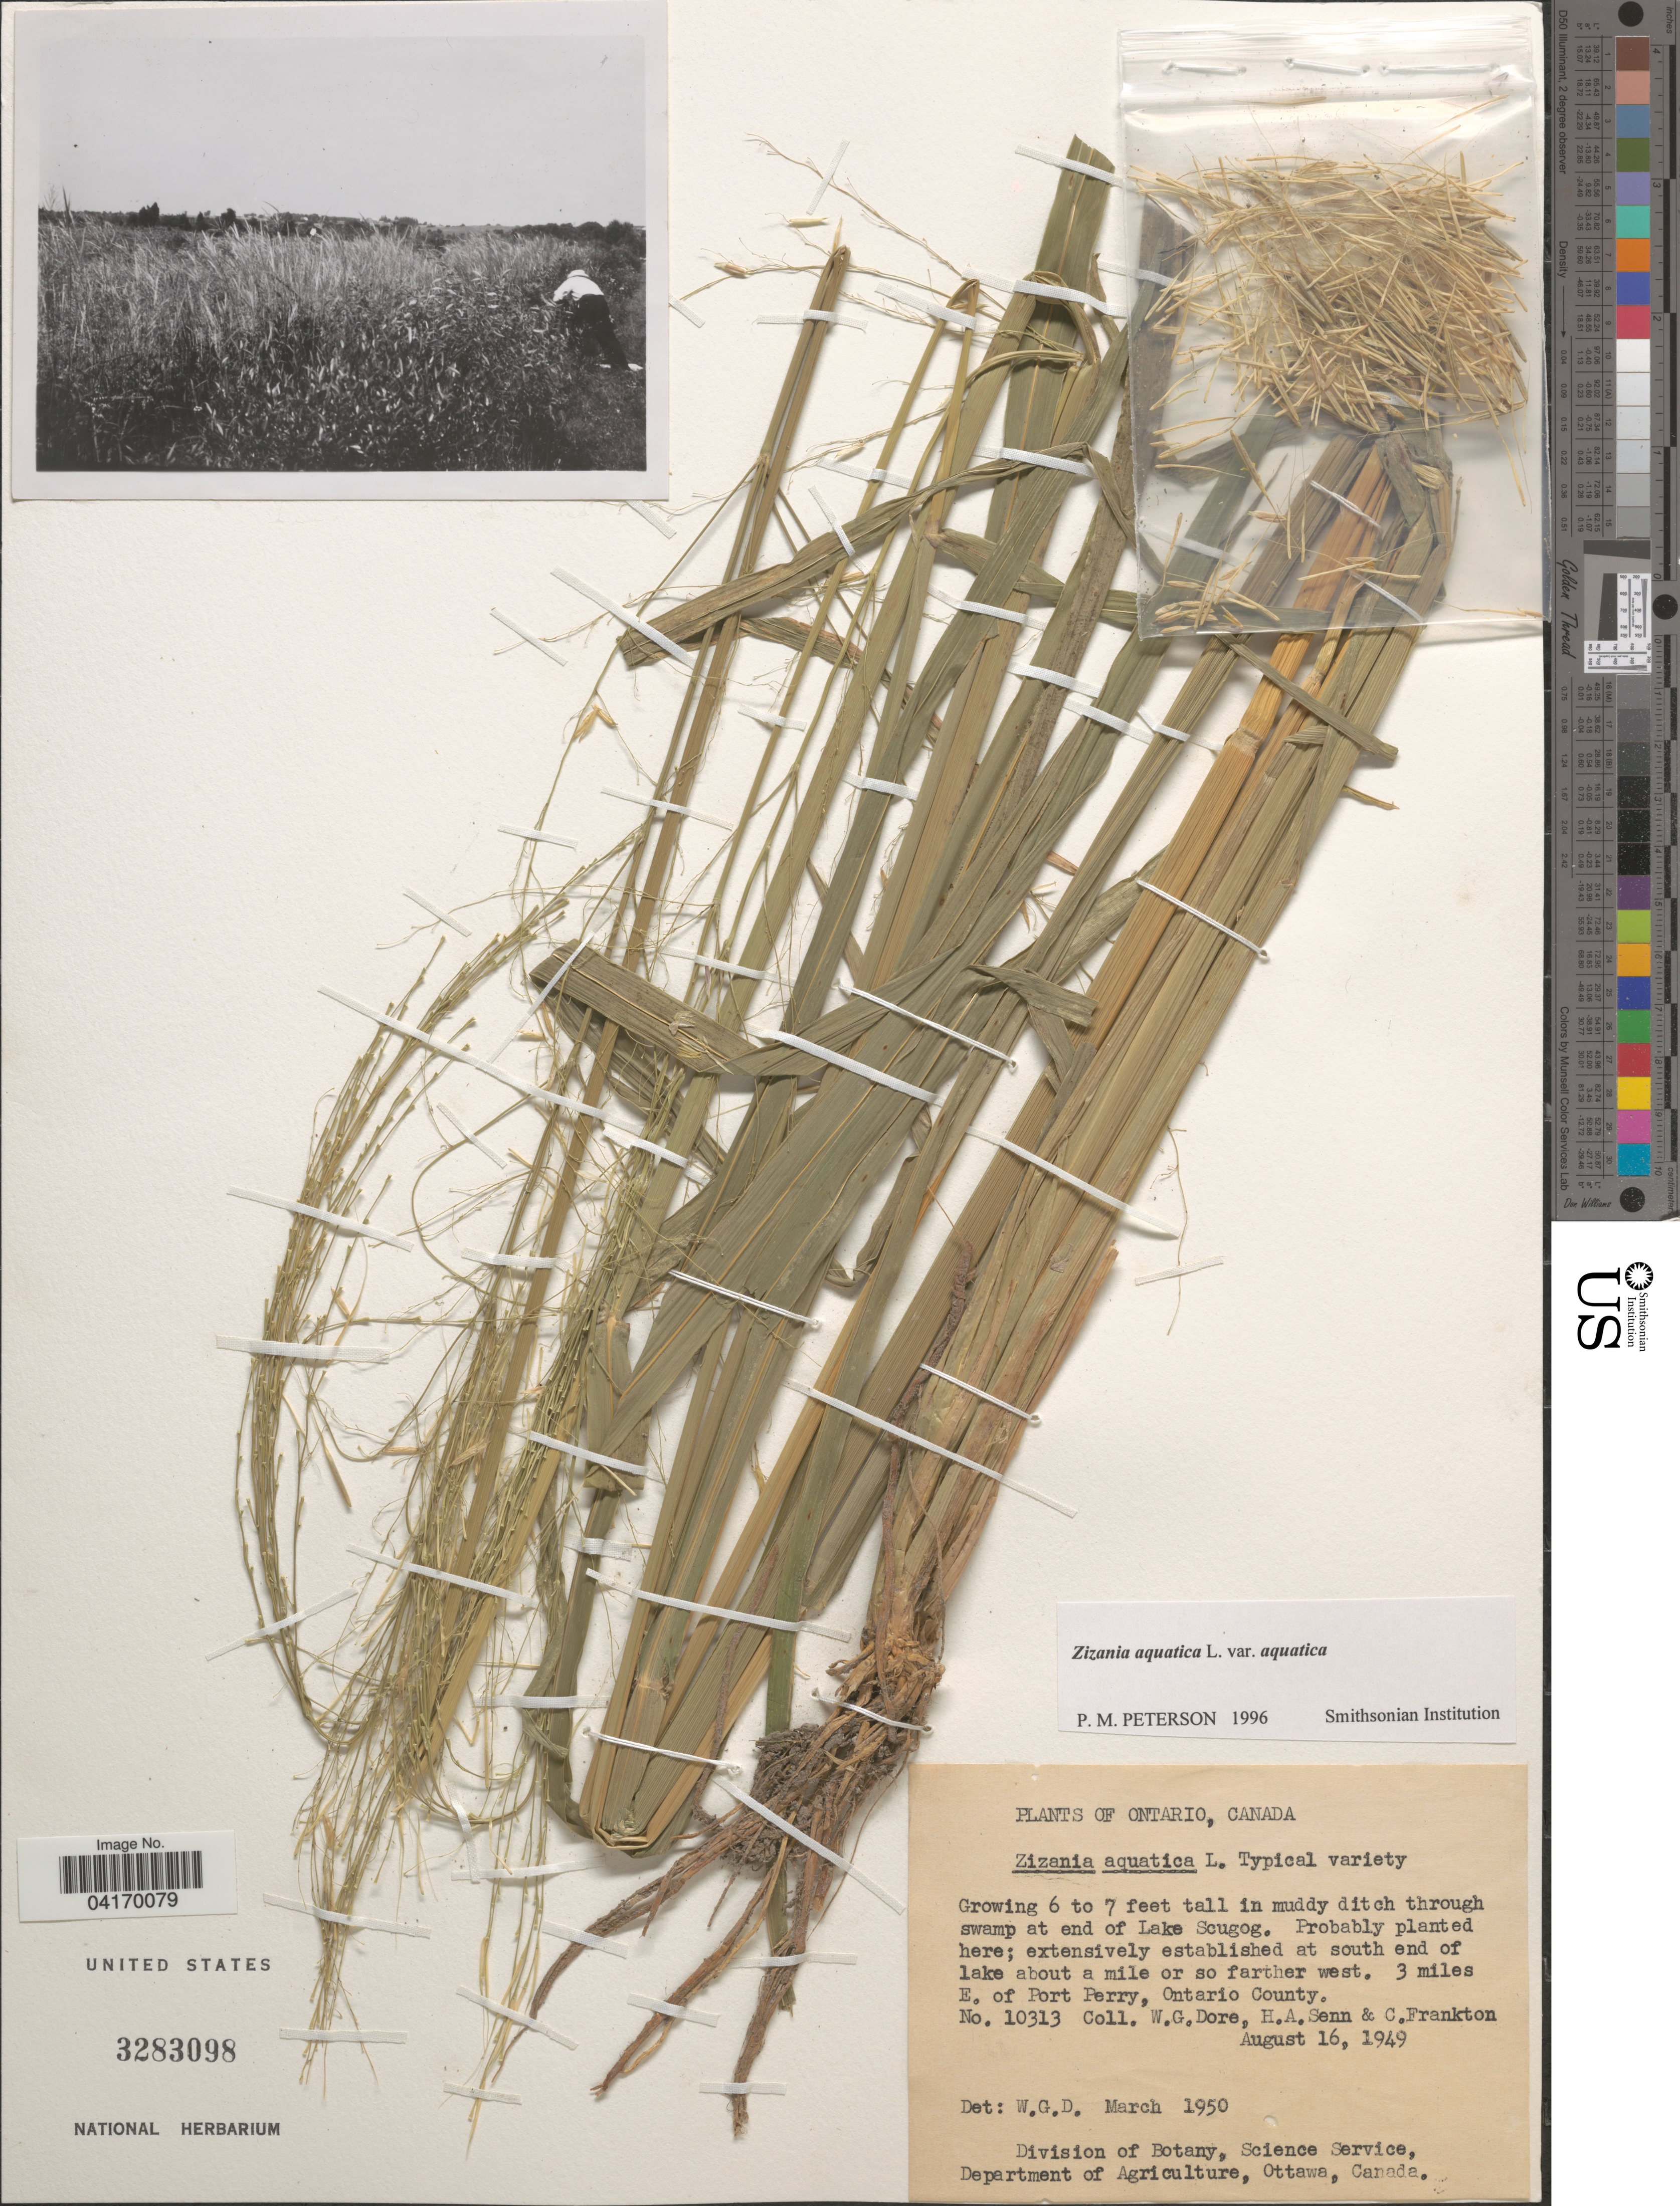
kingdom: Plantae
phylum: Tracheophyta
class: Liliopsida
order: Poales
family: Poaceae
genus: Zizania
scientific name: Zizania aquatica var. aquatica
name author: L.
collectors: W. Dore, H. Senn & C. Frankton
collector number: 10313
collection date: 1949-08-16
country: Canada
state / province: Ontario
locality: Growing 6 to 7 feet tall in muddy ditch through swamp at end of Lake Scugog. Probably planted here; extensively established at south end of lake about a mile or so farther west. 3 miles E. of Port Perry, Ontario County.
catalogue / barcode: US 3283098